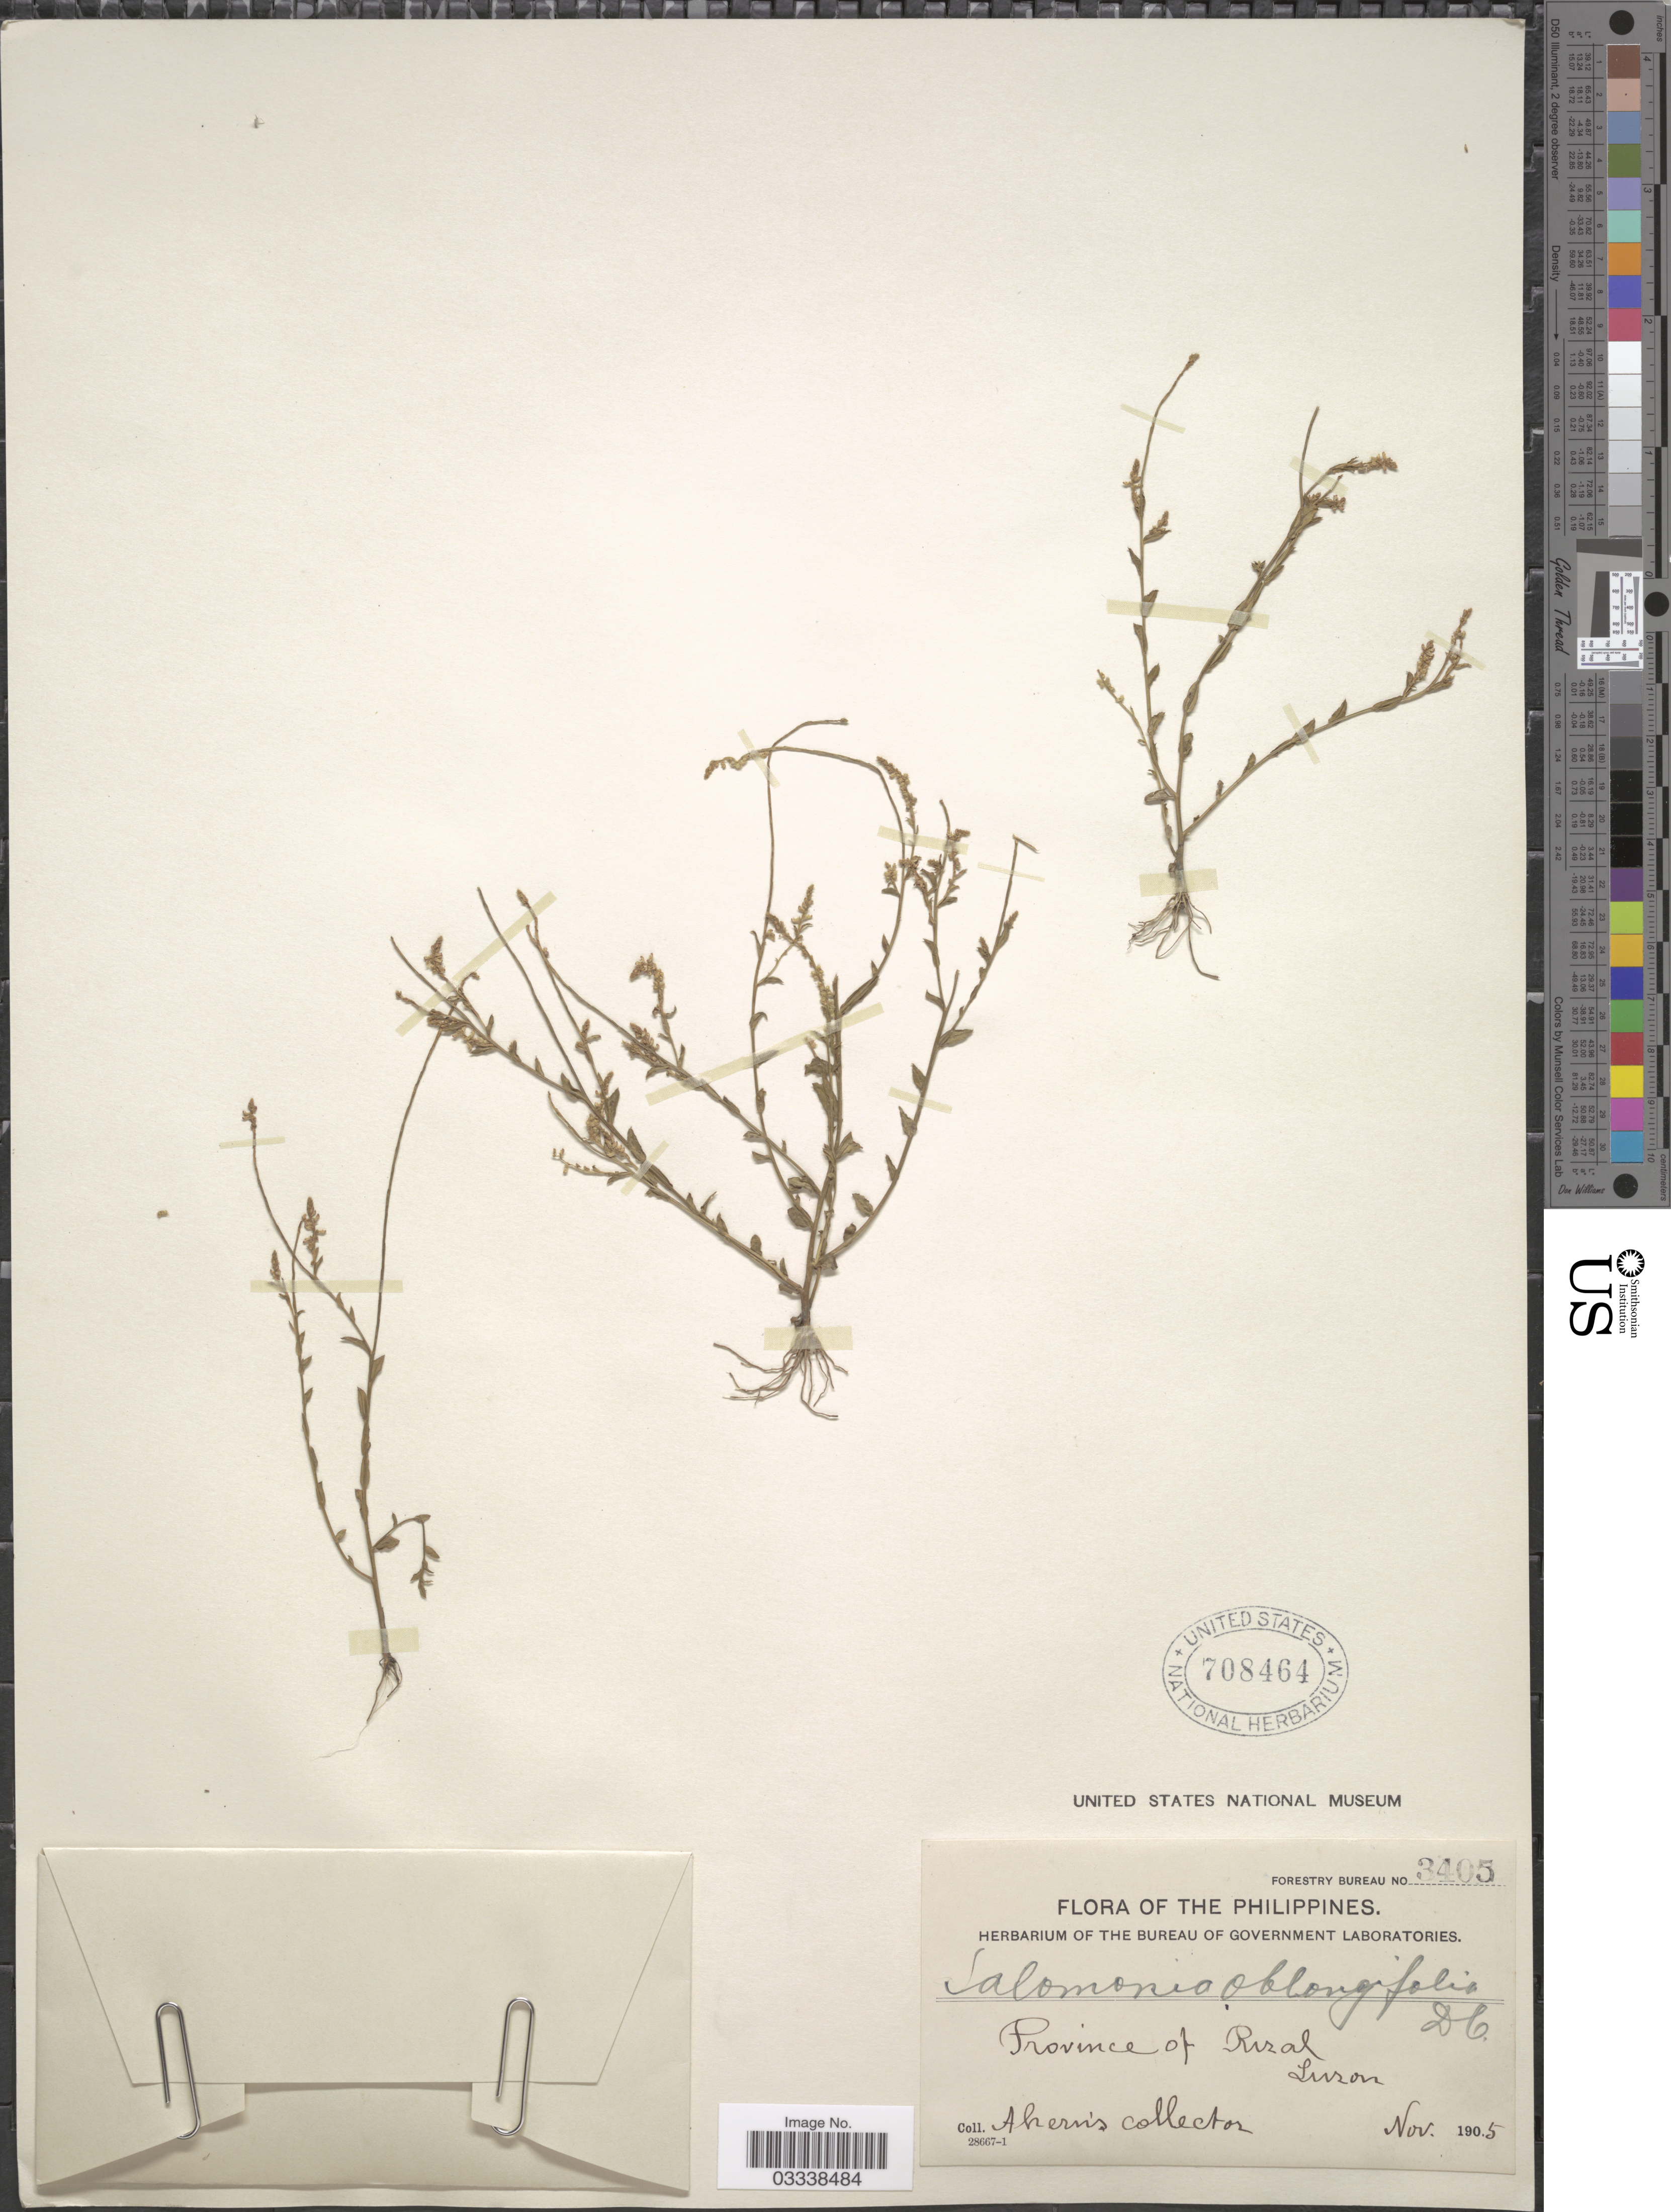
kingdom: Plantae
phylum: Tracheophyta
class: Magnoliopsida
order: Fabales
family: Polygalaceae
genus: Salomonia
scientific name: Salomonia ciliata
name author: (L.) DC.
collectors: Ahern's collector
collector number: Forestry Bureau 3405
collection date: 1905-11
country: Philippines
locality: Province of Rizal, Luzon.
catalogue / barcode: US 708464